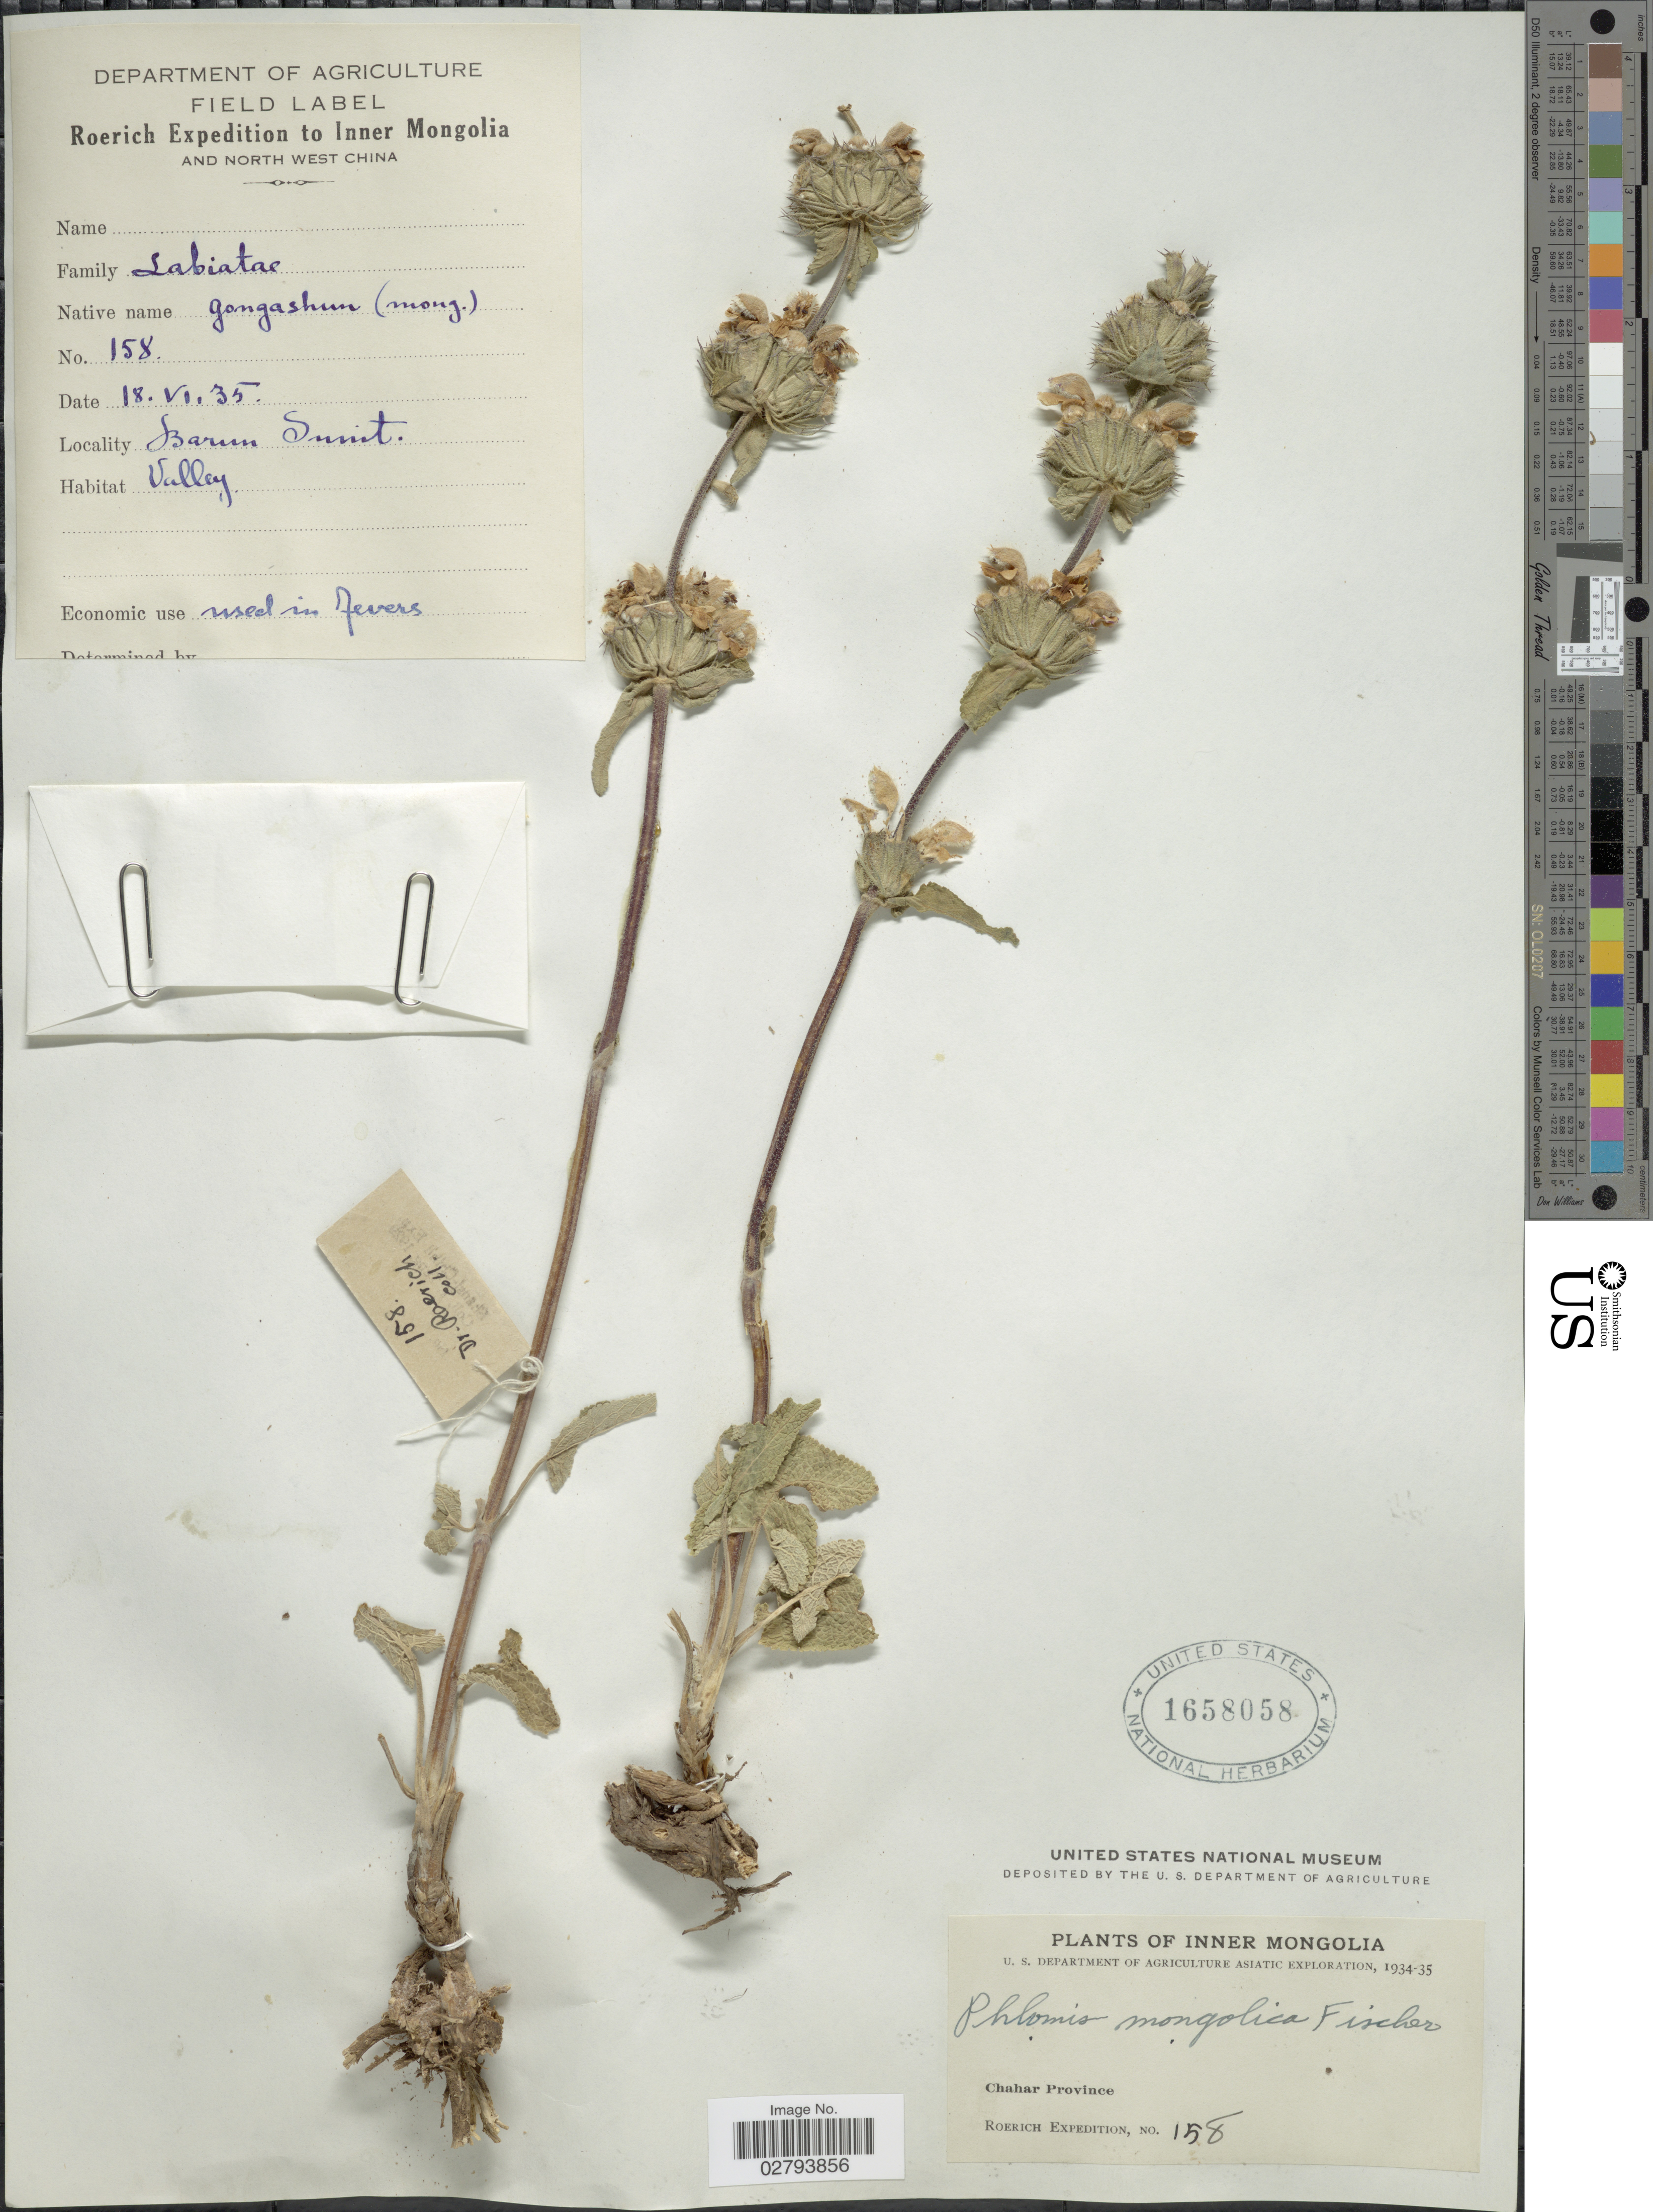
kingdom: Plantae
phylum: Tracheophyta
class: Magnoliopsida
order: Lamiales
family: Lamiaceae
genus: Phlomoides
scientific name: Phlomoides mongolica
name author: (Turcz.) Kamelin & A.L. Budantzev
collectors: -. Roerich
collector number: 158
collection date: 1935-06-18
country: China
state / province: Nei Monggol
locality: Inner Mongolia, Chahar Province, Barun Sunit.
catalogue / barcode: US 1658058